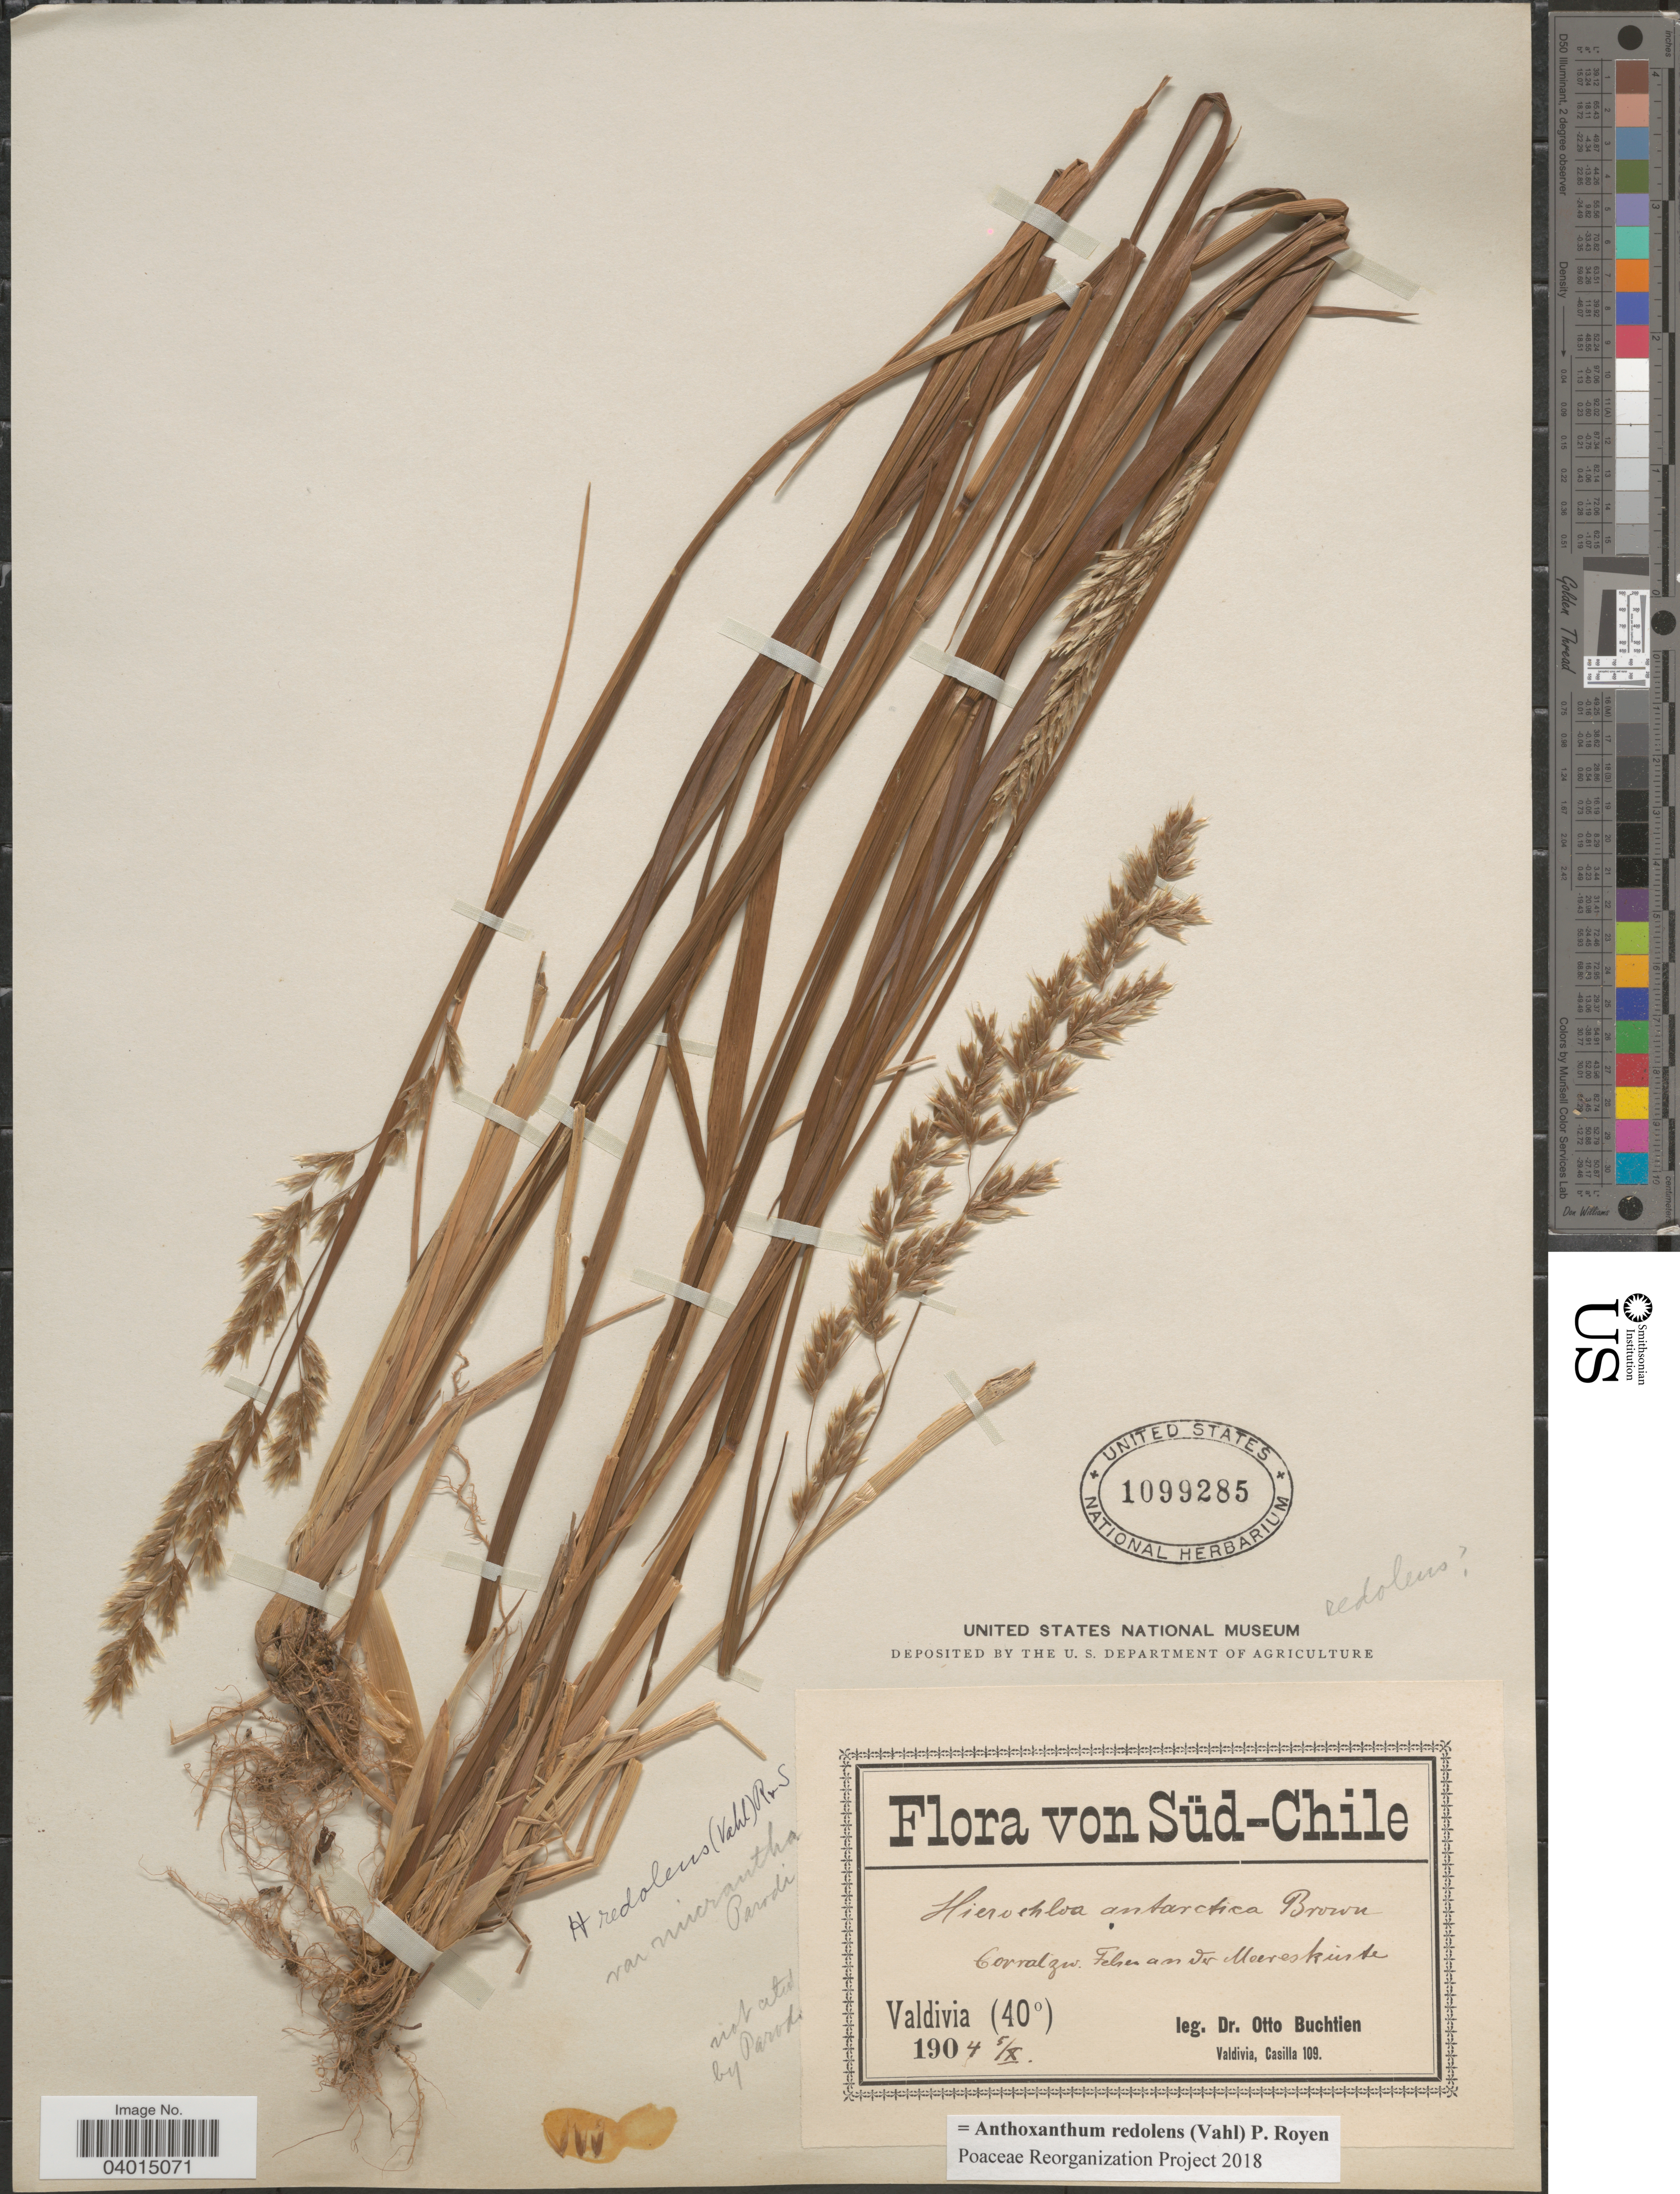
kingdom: Plantae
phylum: Tracheophyta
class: Liliopsida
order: Poales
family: Poaceae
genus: Anthoxanthum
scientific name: Anthoxanthum redolens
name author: (Vahl) P. Royen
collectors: O. Buchtien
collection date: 1904-10-05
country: Chile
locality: Süd-Chile. Valdivia.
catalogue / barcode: US 1099285